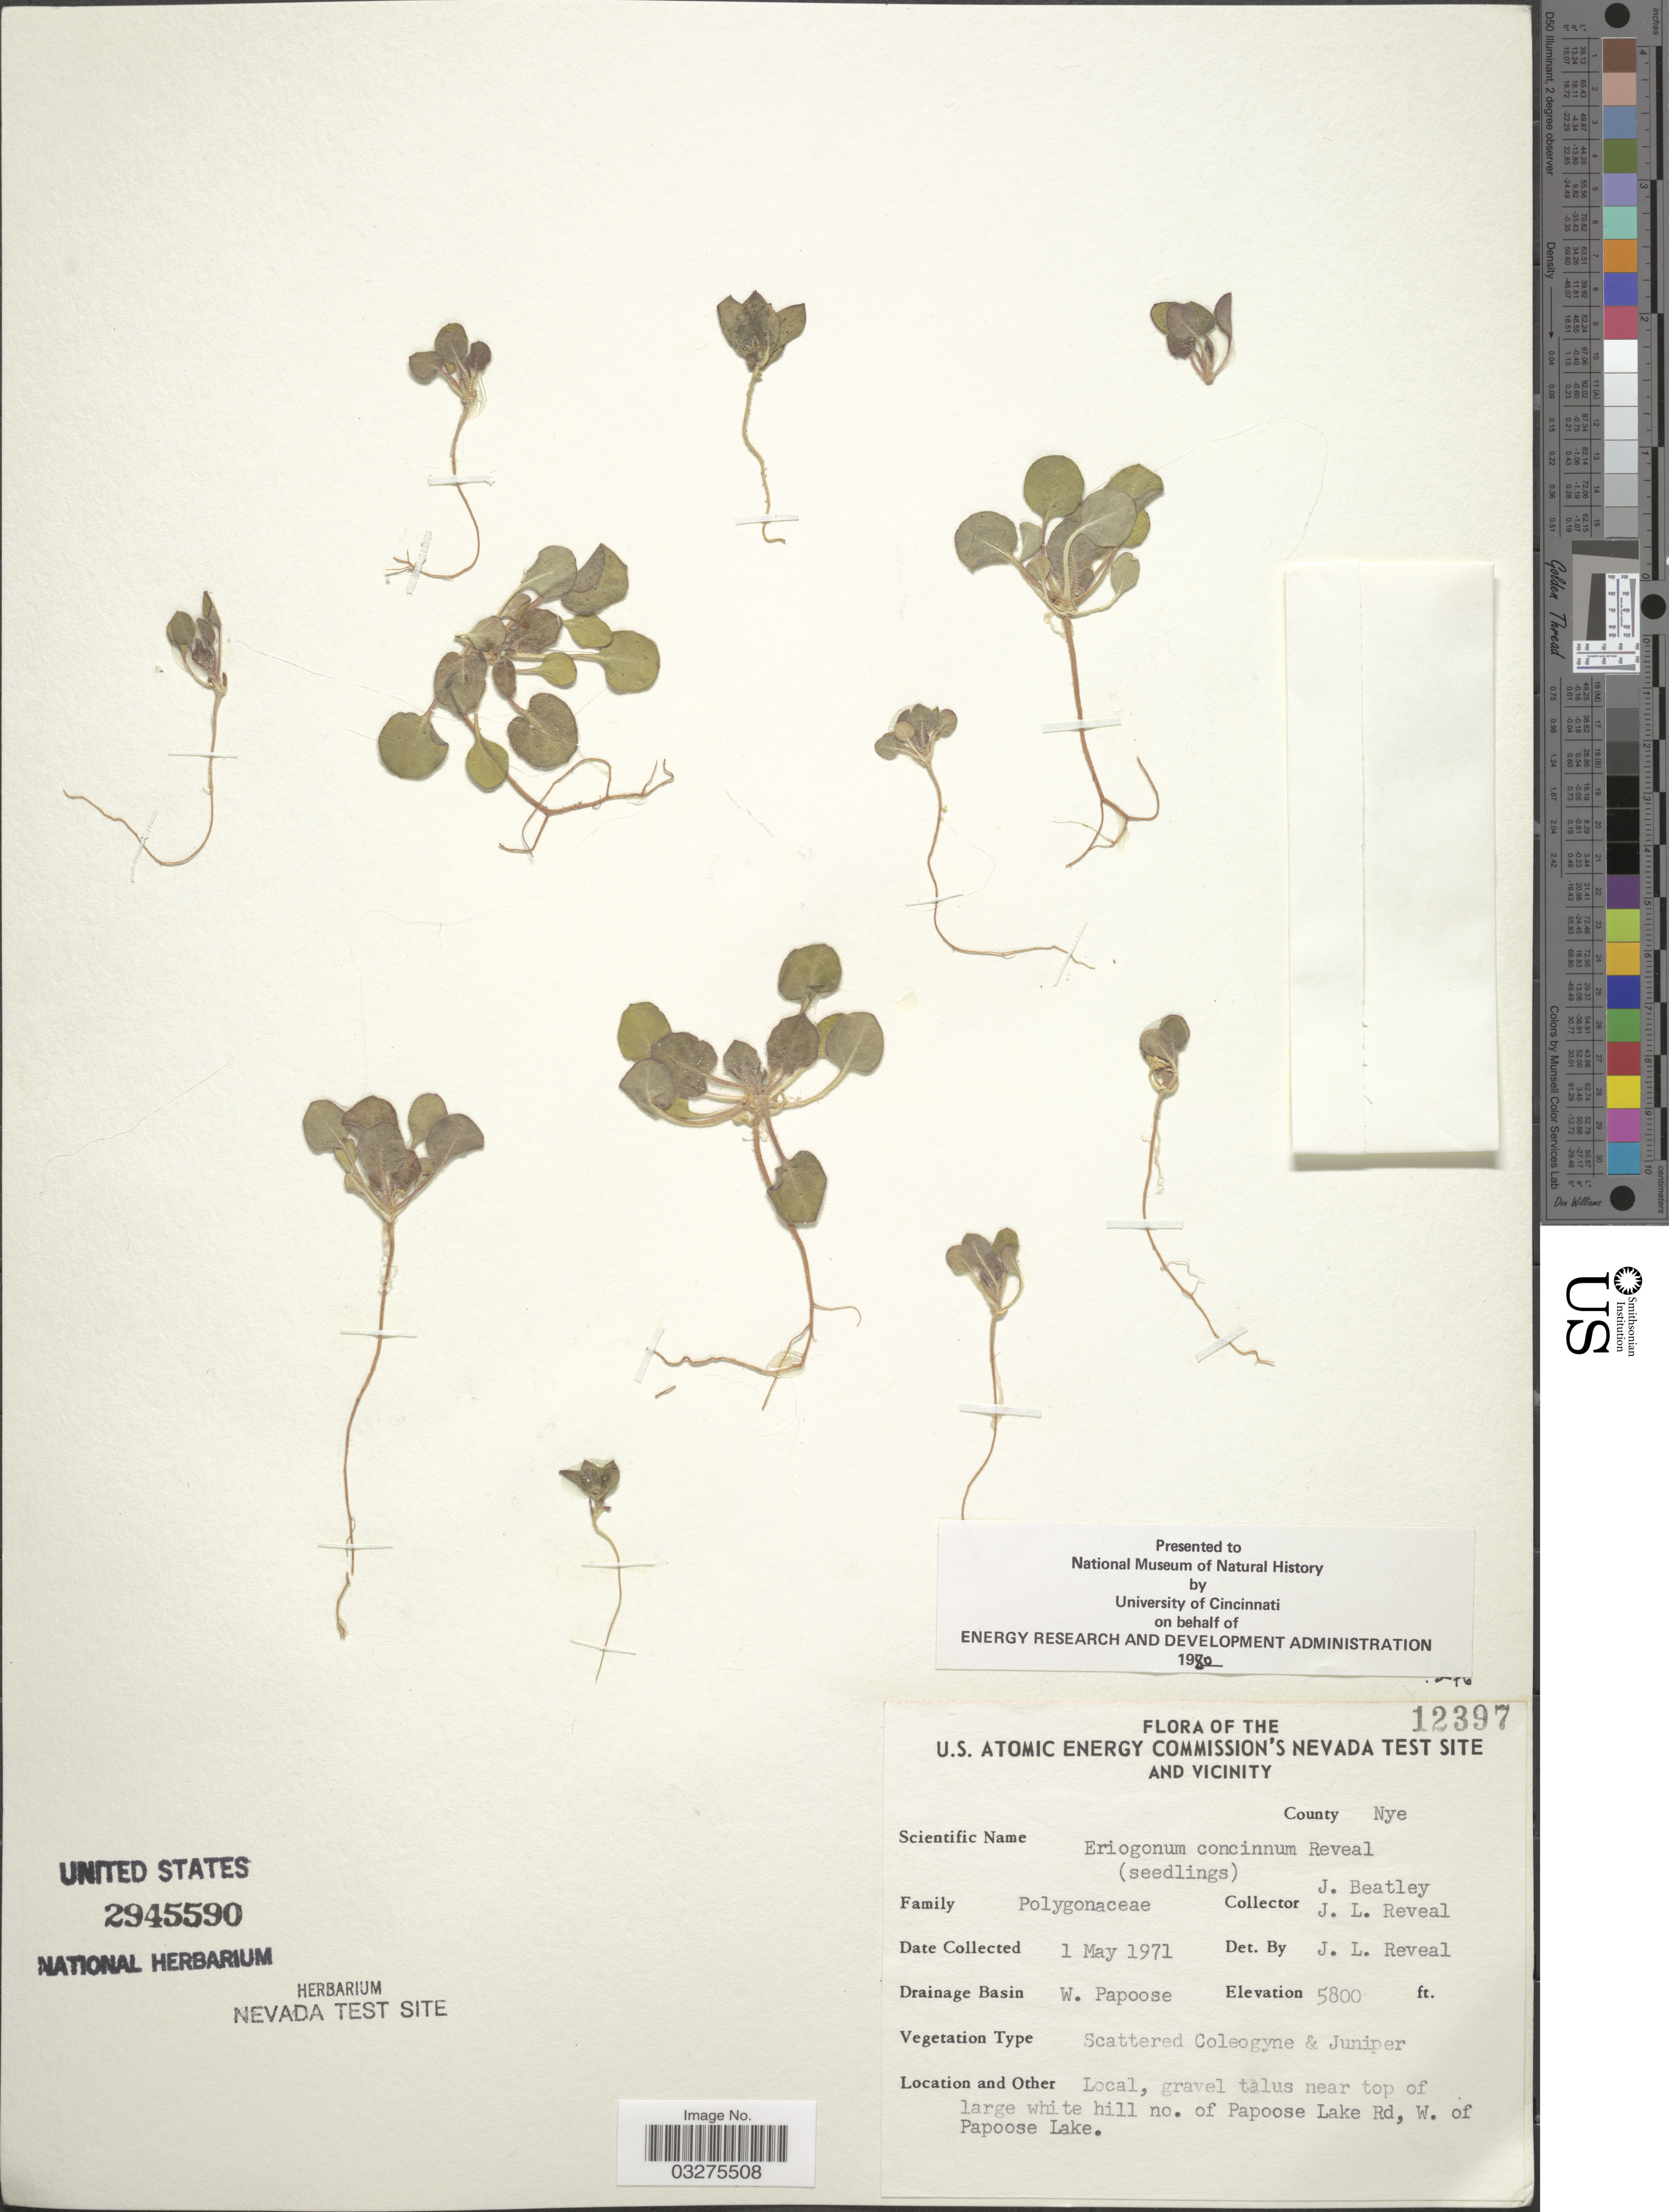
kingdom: Plantae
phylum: Tracheophyta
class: Magnoliopsida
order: Caryophyllales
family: Polygonaceae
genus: Eriogonum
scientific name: Eriogonum concinnum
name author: Reveal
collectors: J. C. Beatley & J. L. Reveal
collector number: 12397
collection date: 1971-05-01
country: United States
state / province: Nevada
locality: U.S. Atomic Energy Commission's Nevada Test Site and vicinity. County Nye. Drainage Basin W. Papoose. Gravel talus near top of large white hill no. of Papoose Lake Rd, W. of Papoose Lake.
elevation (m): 1768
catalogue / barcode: US 2945590